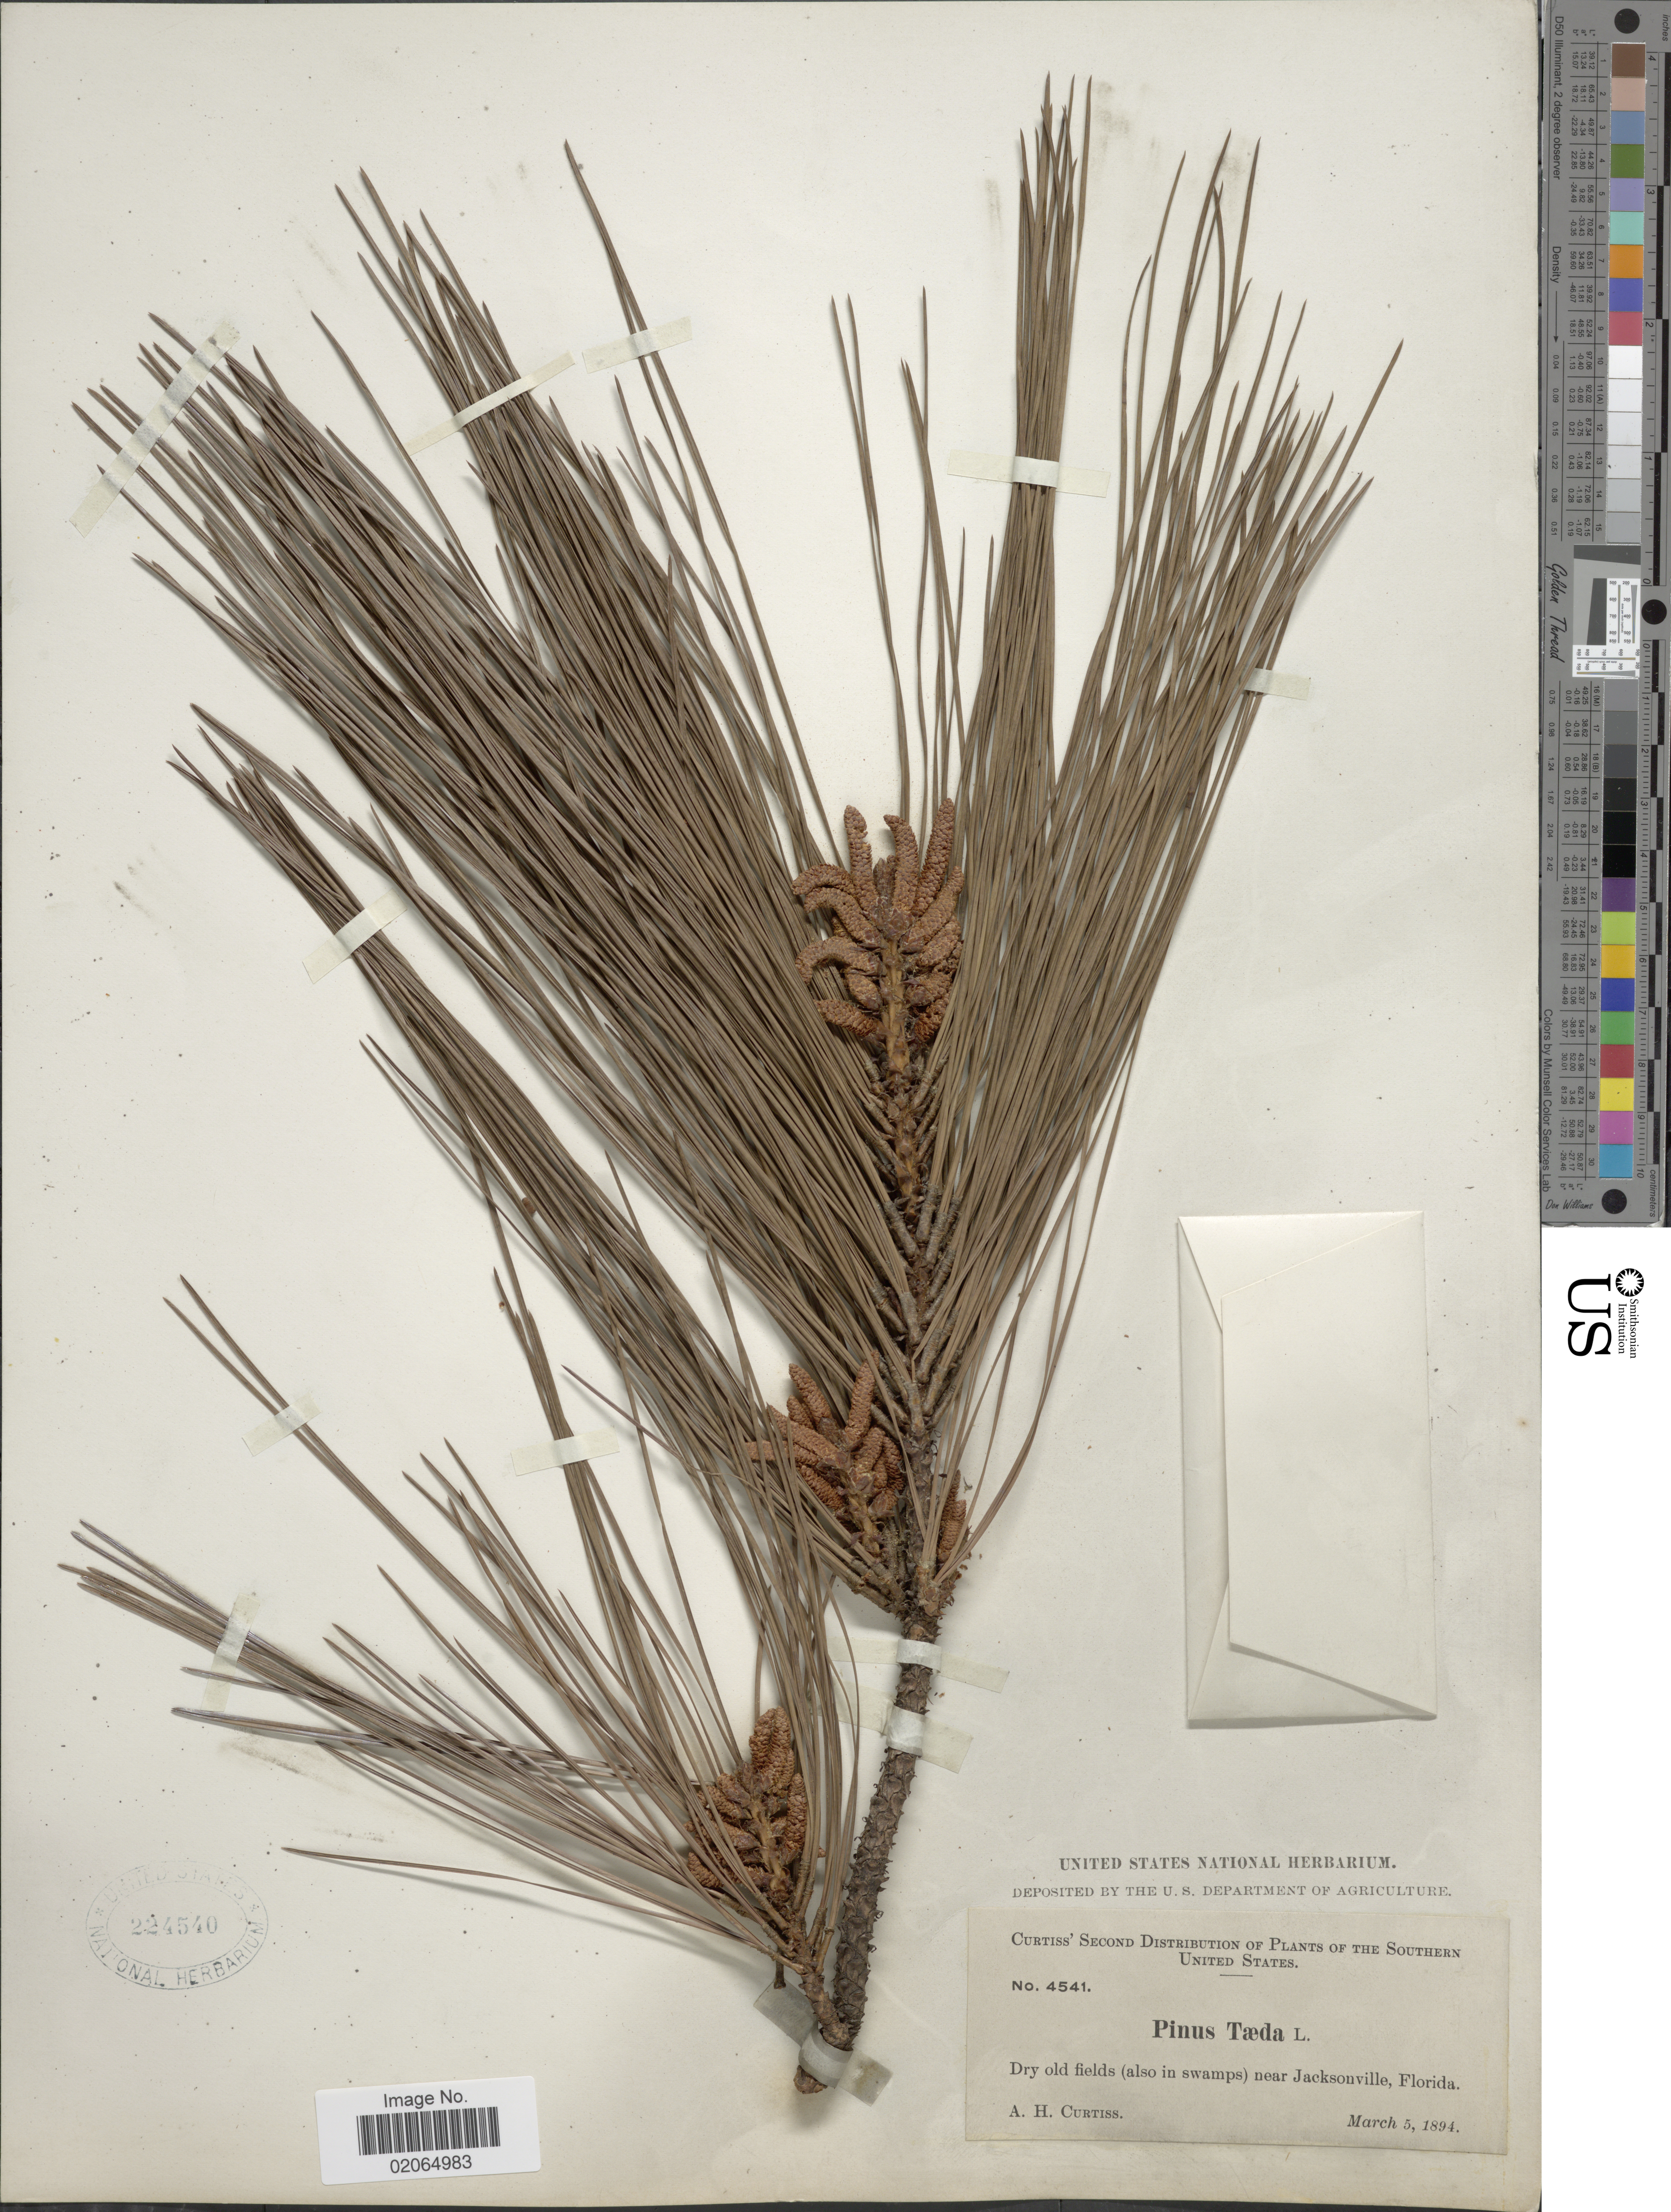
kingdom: Plantae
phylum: Tracheophyta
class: Pinopsida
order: Pinales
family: Pinaceae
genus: Pinus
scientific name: Pinus taeda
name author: L.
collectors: A. H. Curtiss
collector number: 4541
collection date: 1894-03-05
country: United States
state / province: Florida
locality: Near Jacksonville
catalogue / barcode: US 224540